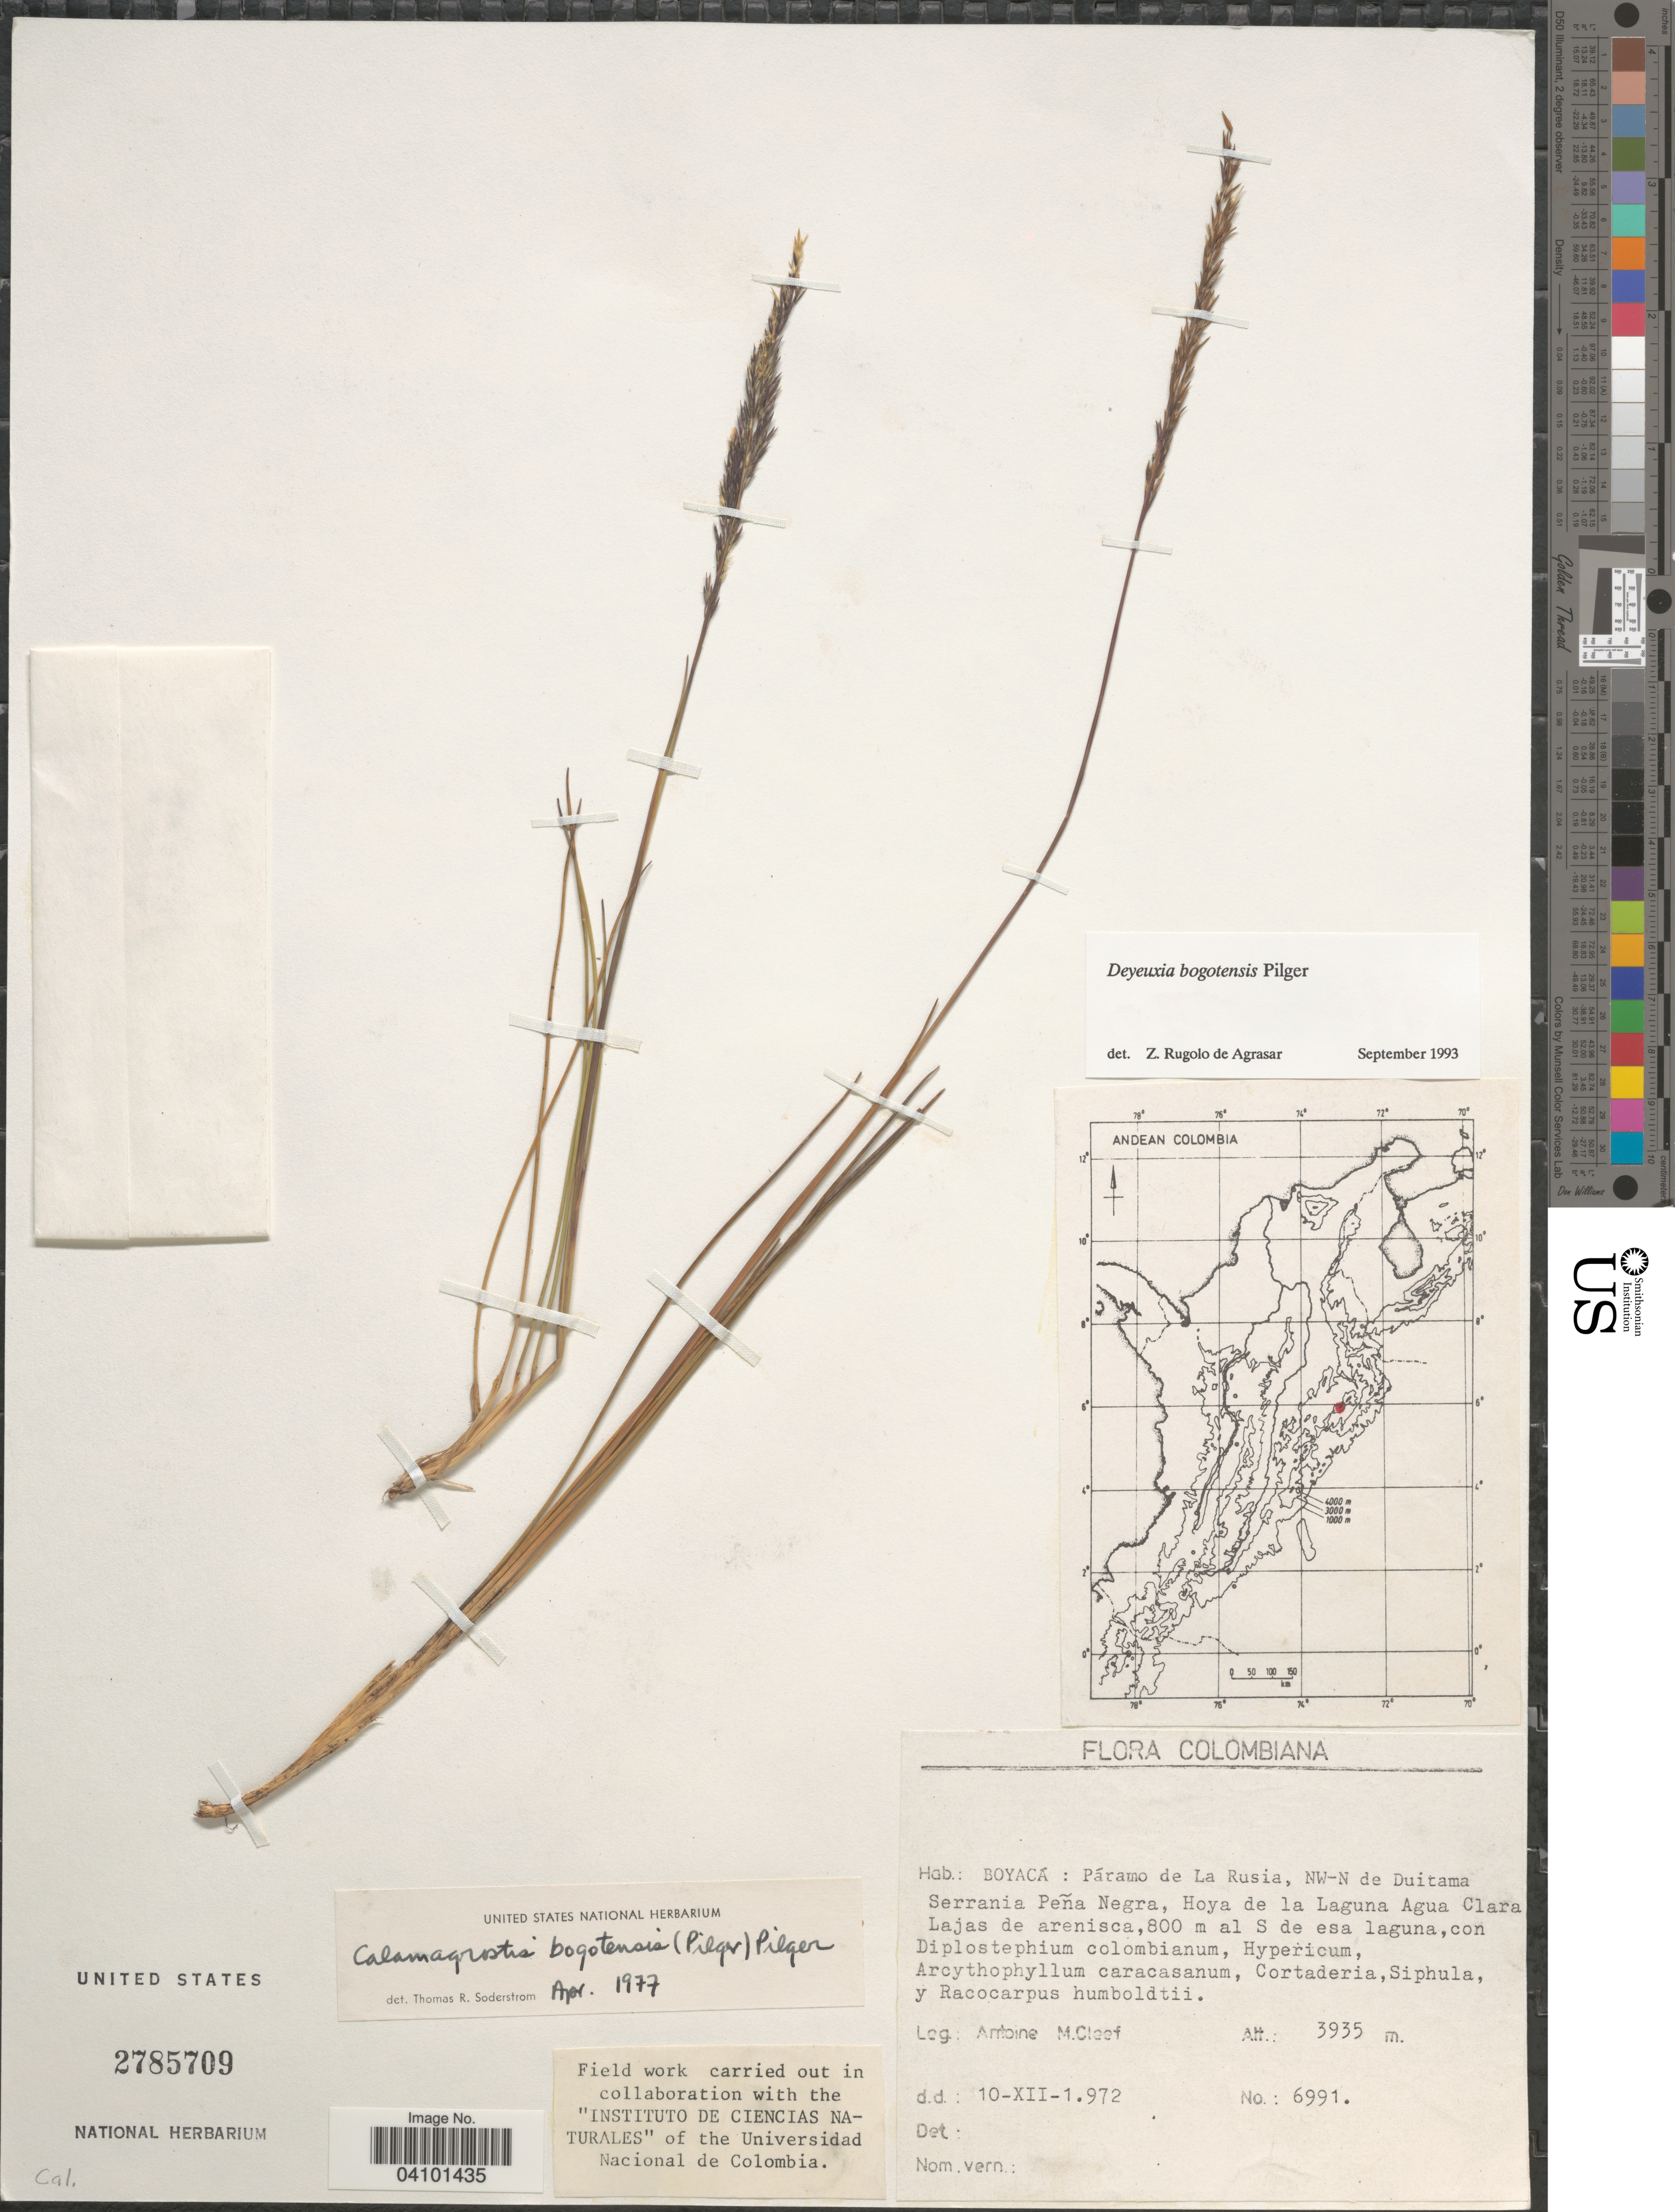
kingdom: Plantae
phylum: Tracheophyta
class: Liliopsida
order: Poales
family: Poaceae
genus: Calamagrostis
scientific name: Calamagrostis bogotensis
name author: (Pilg.) Pilg.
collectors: A. M. Cleef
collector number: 6991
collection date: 1972-12-10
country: Colombia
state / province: Boyacá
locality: Páramo de La Rusia, NW-N de Duitama Serrania Peña Negra, Hoya de la Laguna Agua Clara Lajas de arenisca, 800 m al S de esa laguna.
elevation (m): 3935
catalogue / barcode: US 2785709